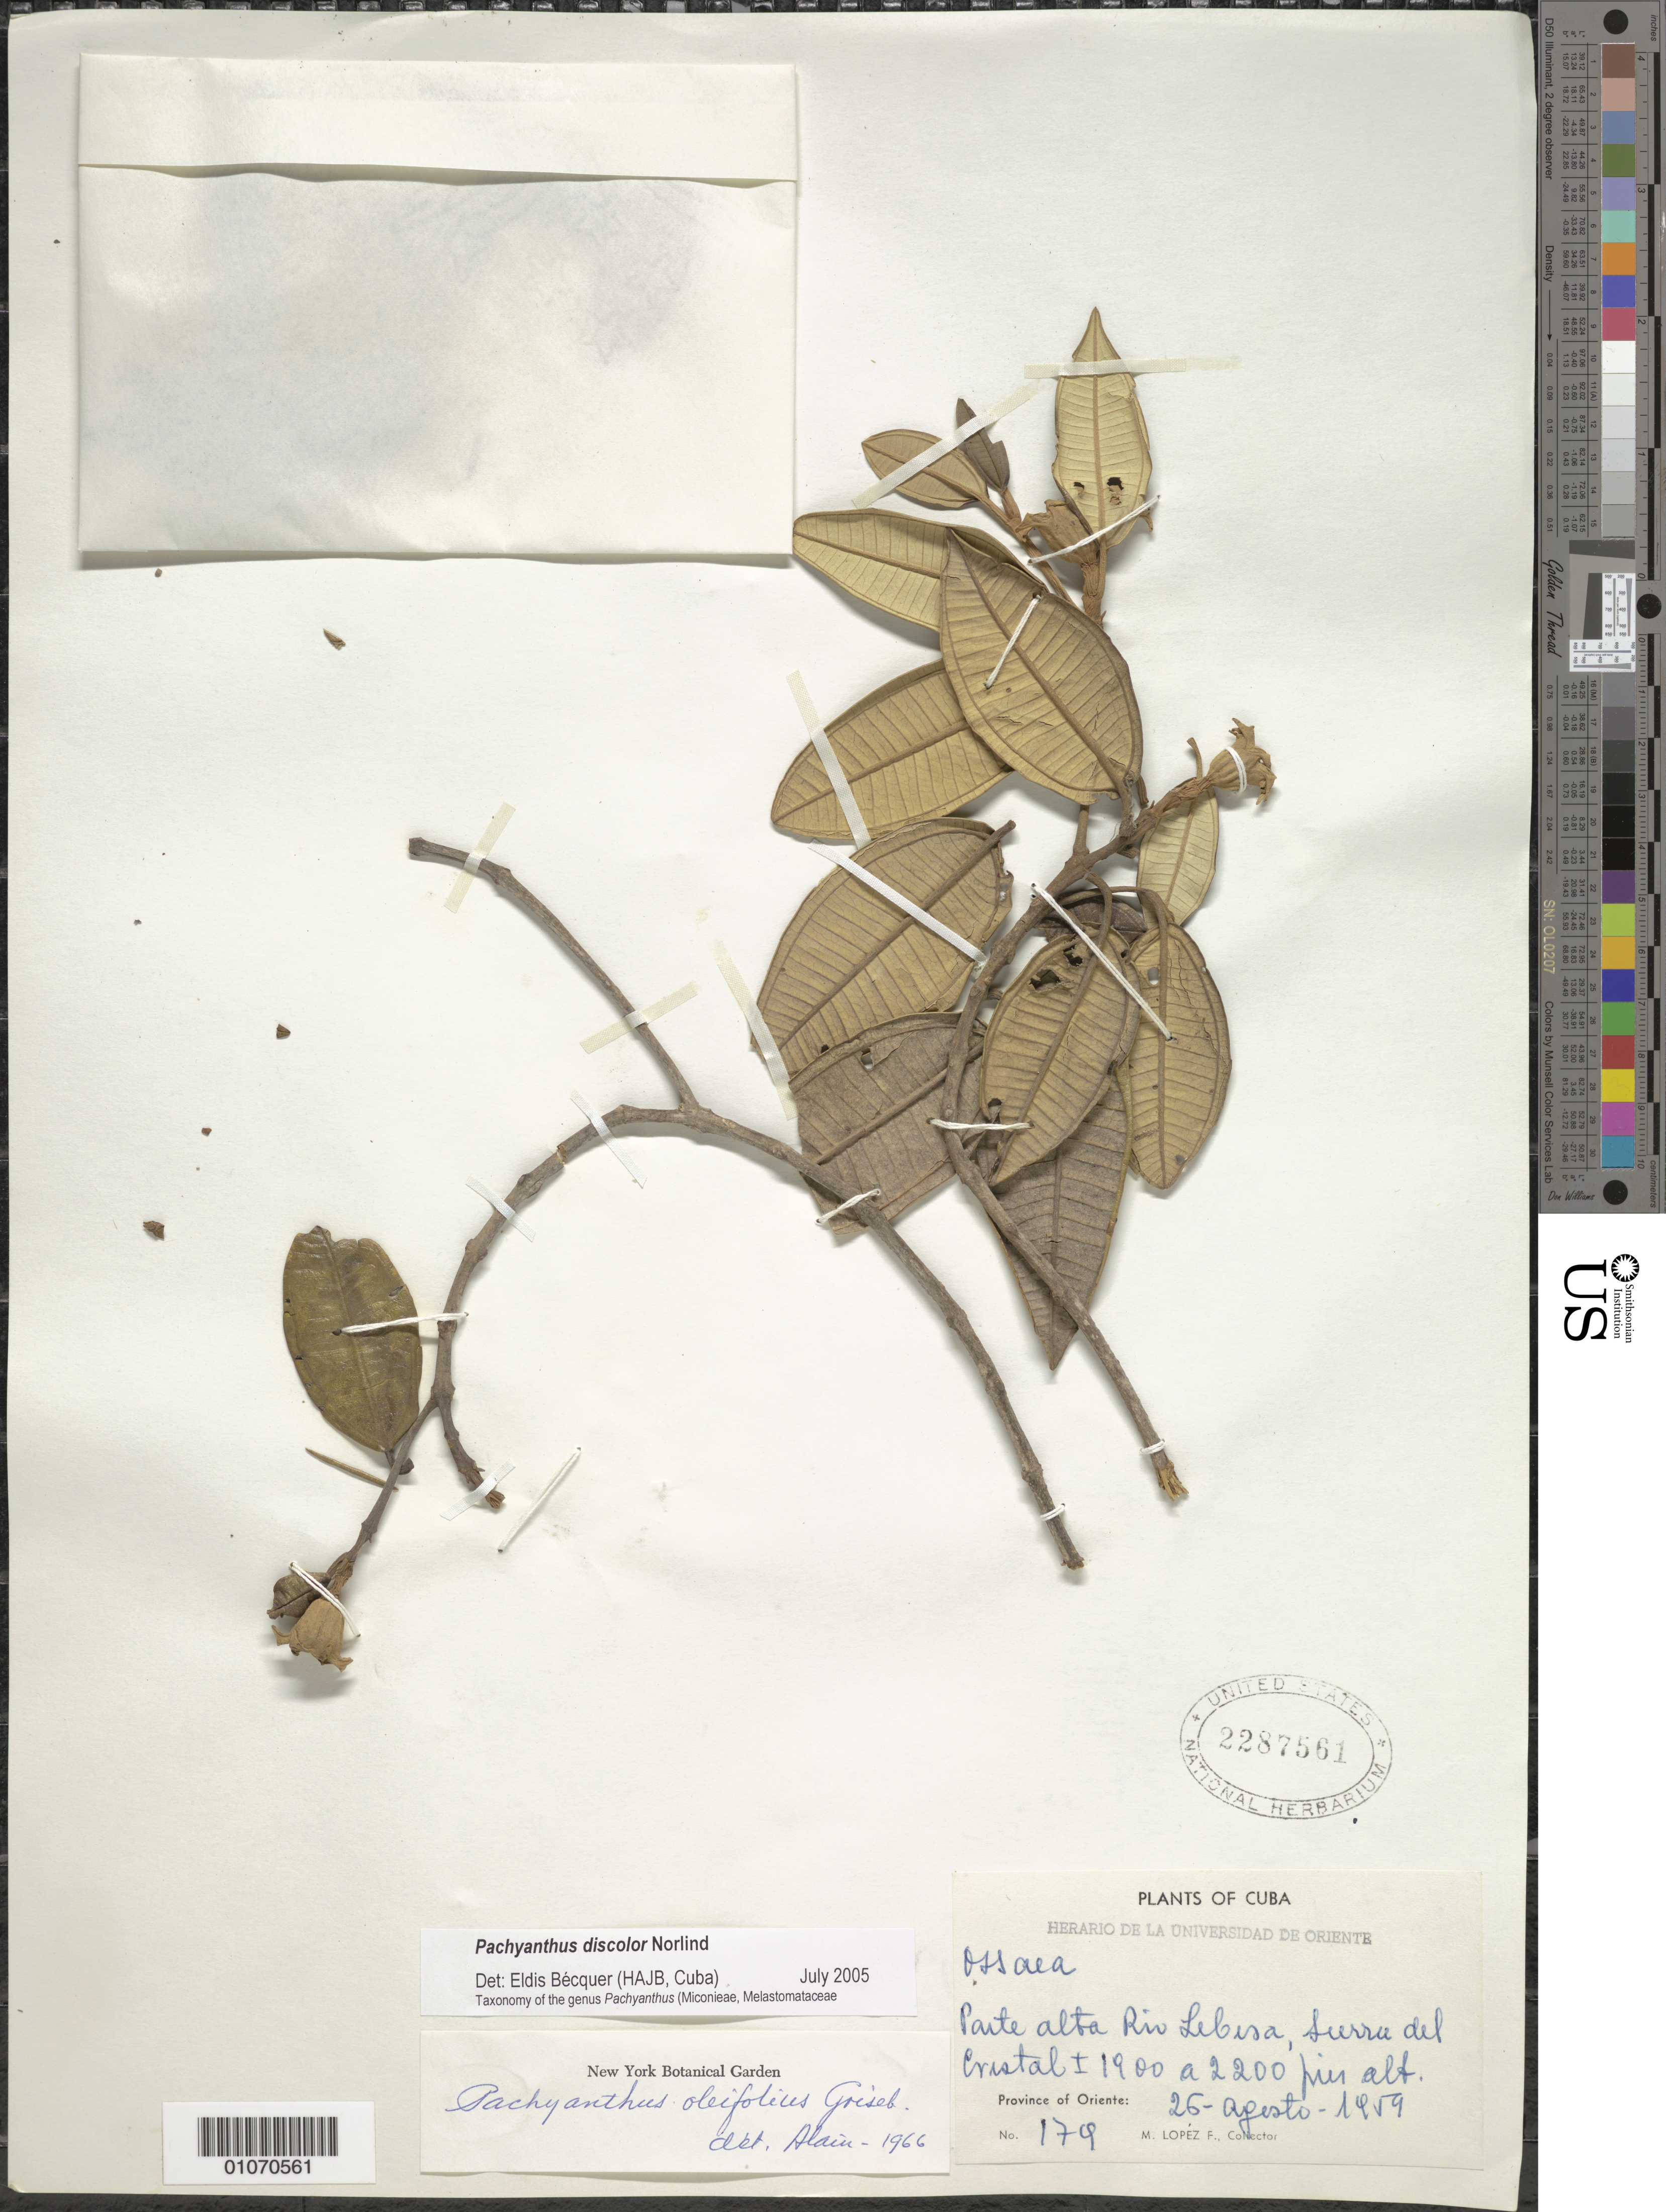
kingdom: Plantae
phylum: Tracheophyta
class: Magnoliopsida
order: Myrtales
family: Melastomataceae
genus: Pachyanthus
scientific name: Pachyanthus discolor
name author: Norlind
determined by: Bécquer Granados, E. R., (HAJB)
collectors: M. López Figueiras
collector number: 2812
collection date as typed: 02 Sep 1956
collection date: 1956-09-02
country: Cuba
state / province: Holguín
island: Cuba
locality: Río Arriba, Cayo Rey, Sierra de Nipe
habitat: Charrascales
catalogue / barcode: US 2226750